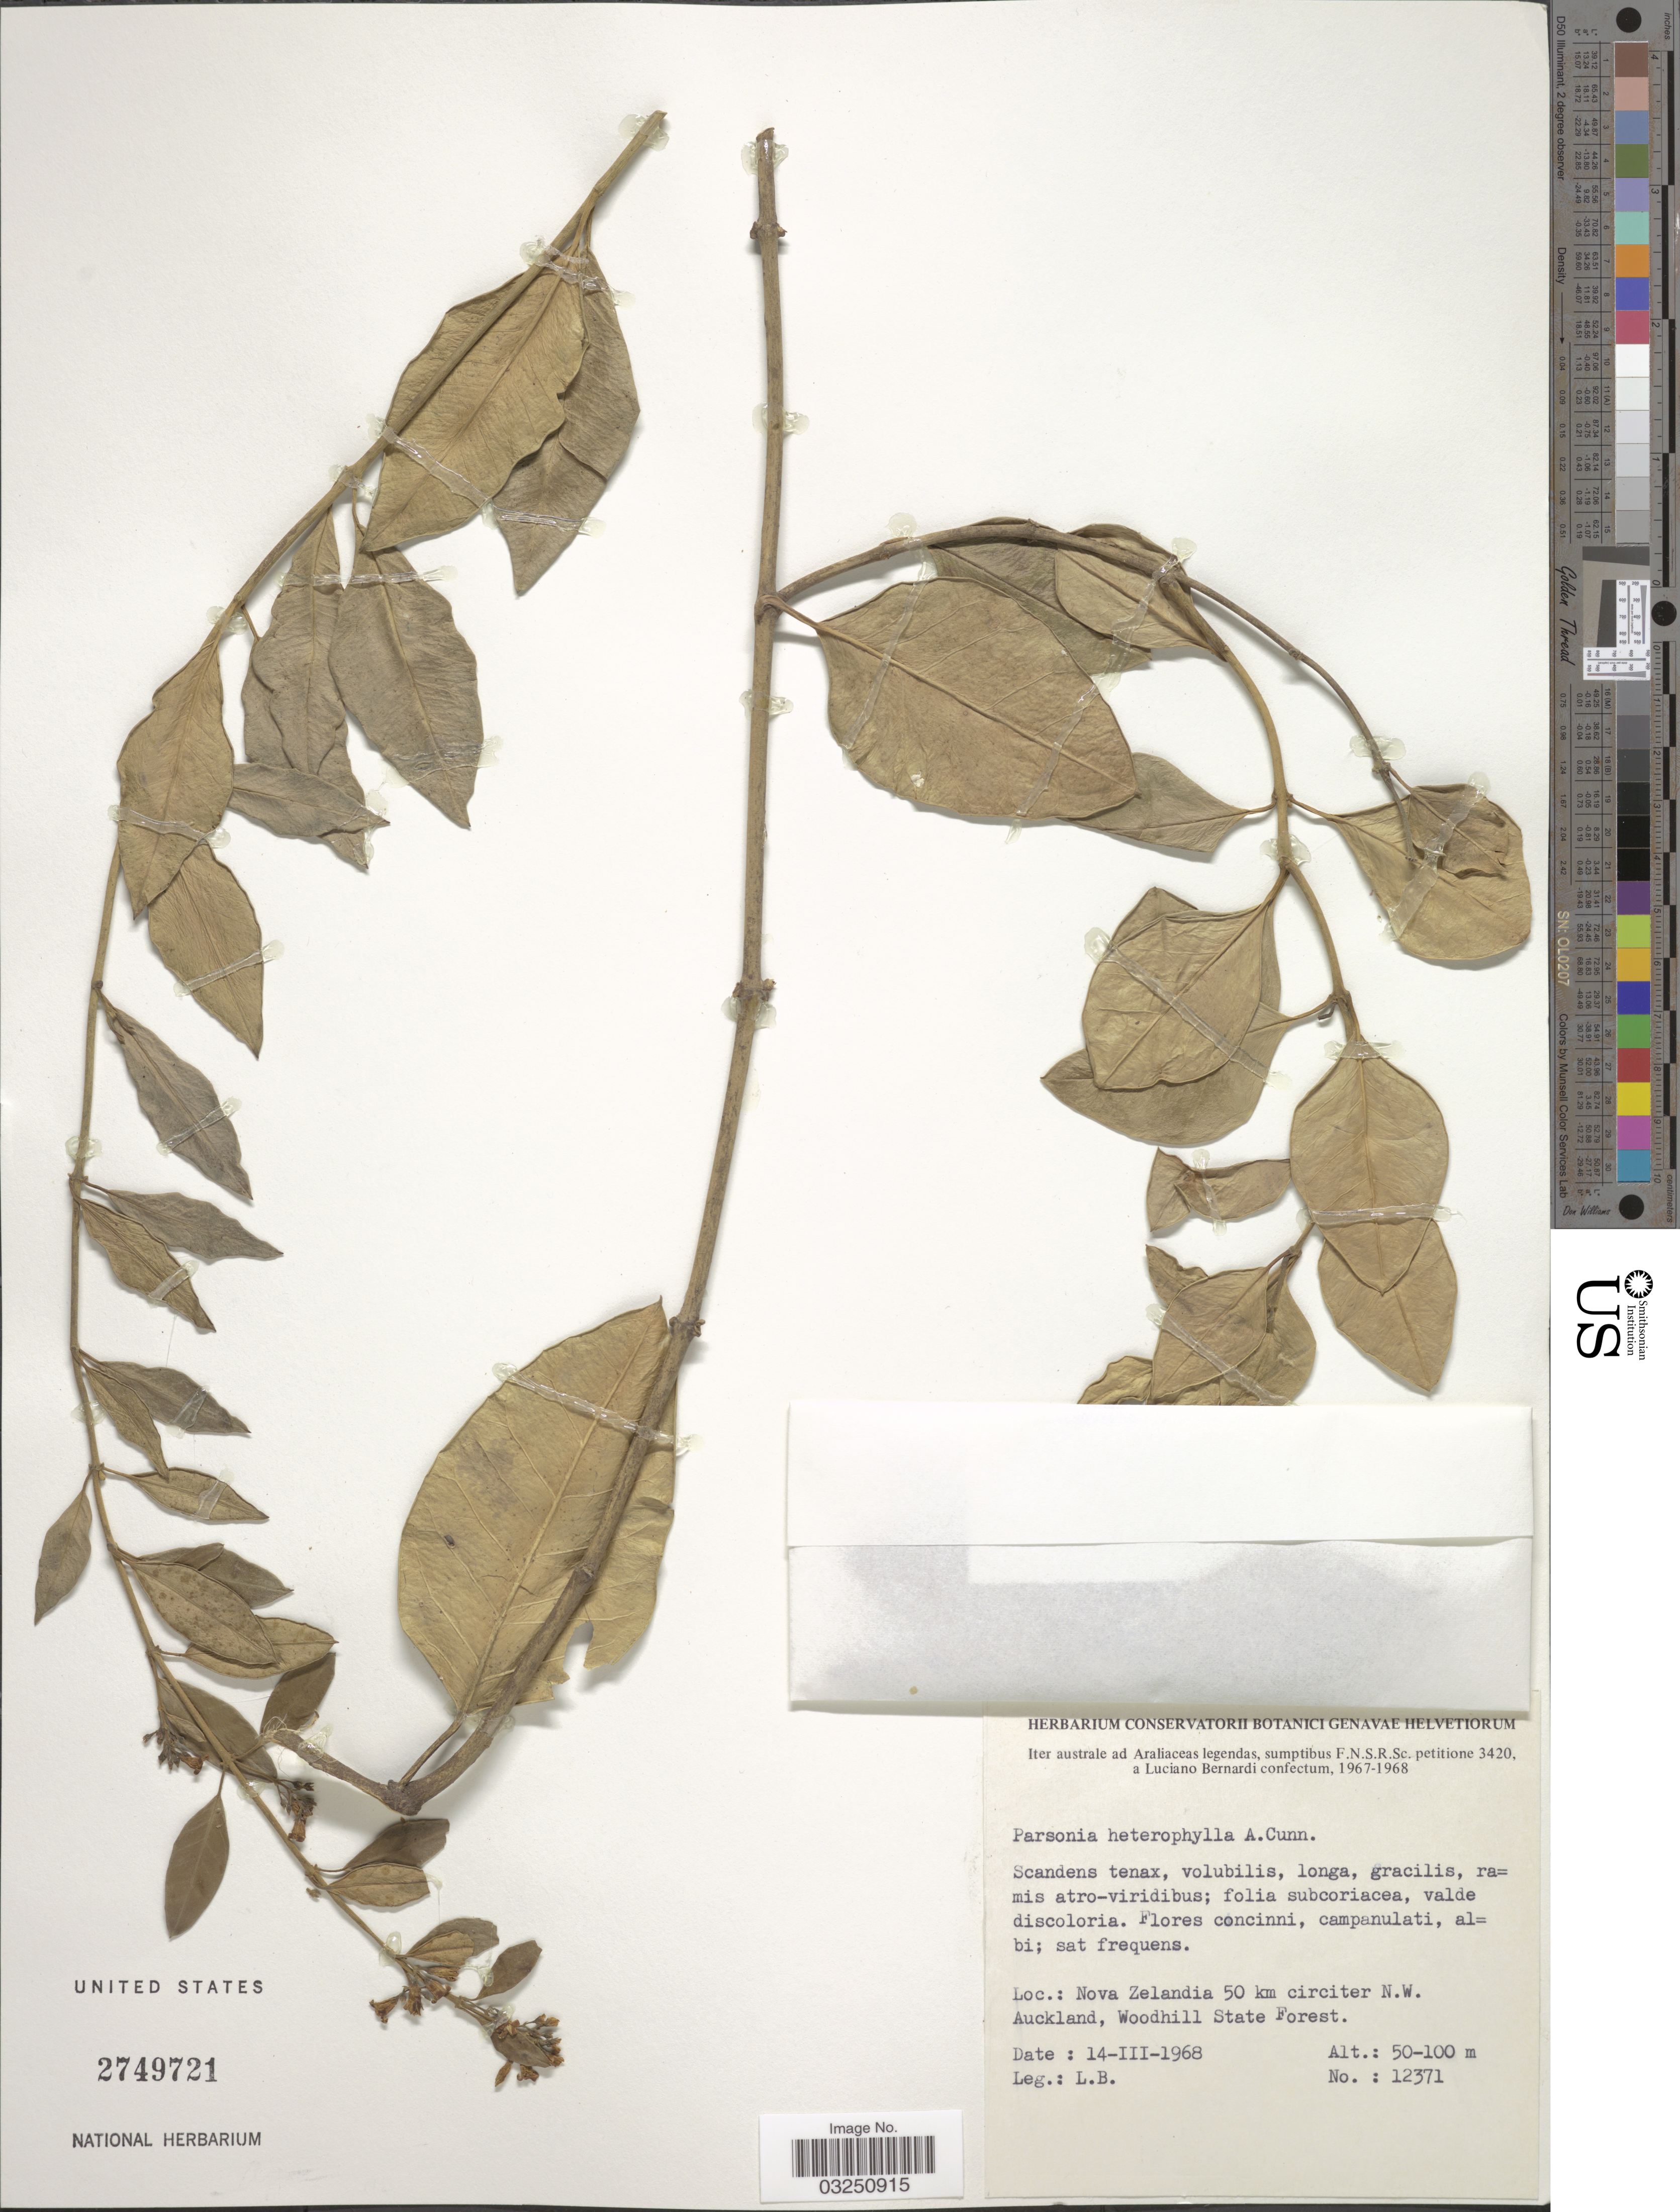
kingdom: Plantae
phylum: Tracheophyta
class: Magnoliopsida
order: Gentianales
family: Apocynaceae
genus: Parsonsia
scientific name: Parsonsia heterophylla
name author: A. Cunn.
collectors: L. Bernardi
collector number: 12371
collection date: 1968-03-14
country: New Zealand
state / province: Auckland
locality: Nova Zelandia 50 km circiter N. W. Auckland, Woodhill State Forest.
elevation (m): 50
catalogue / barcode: US 2749721